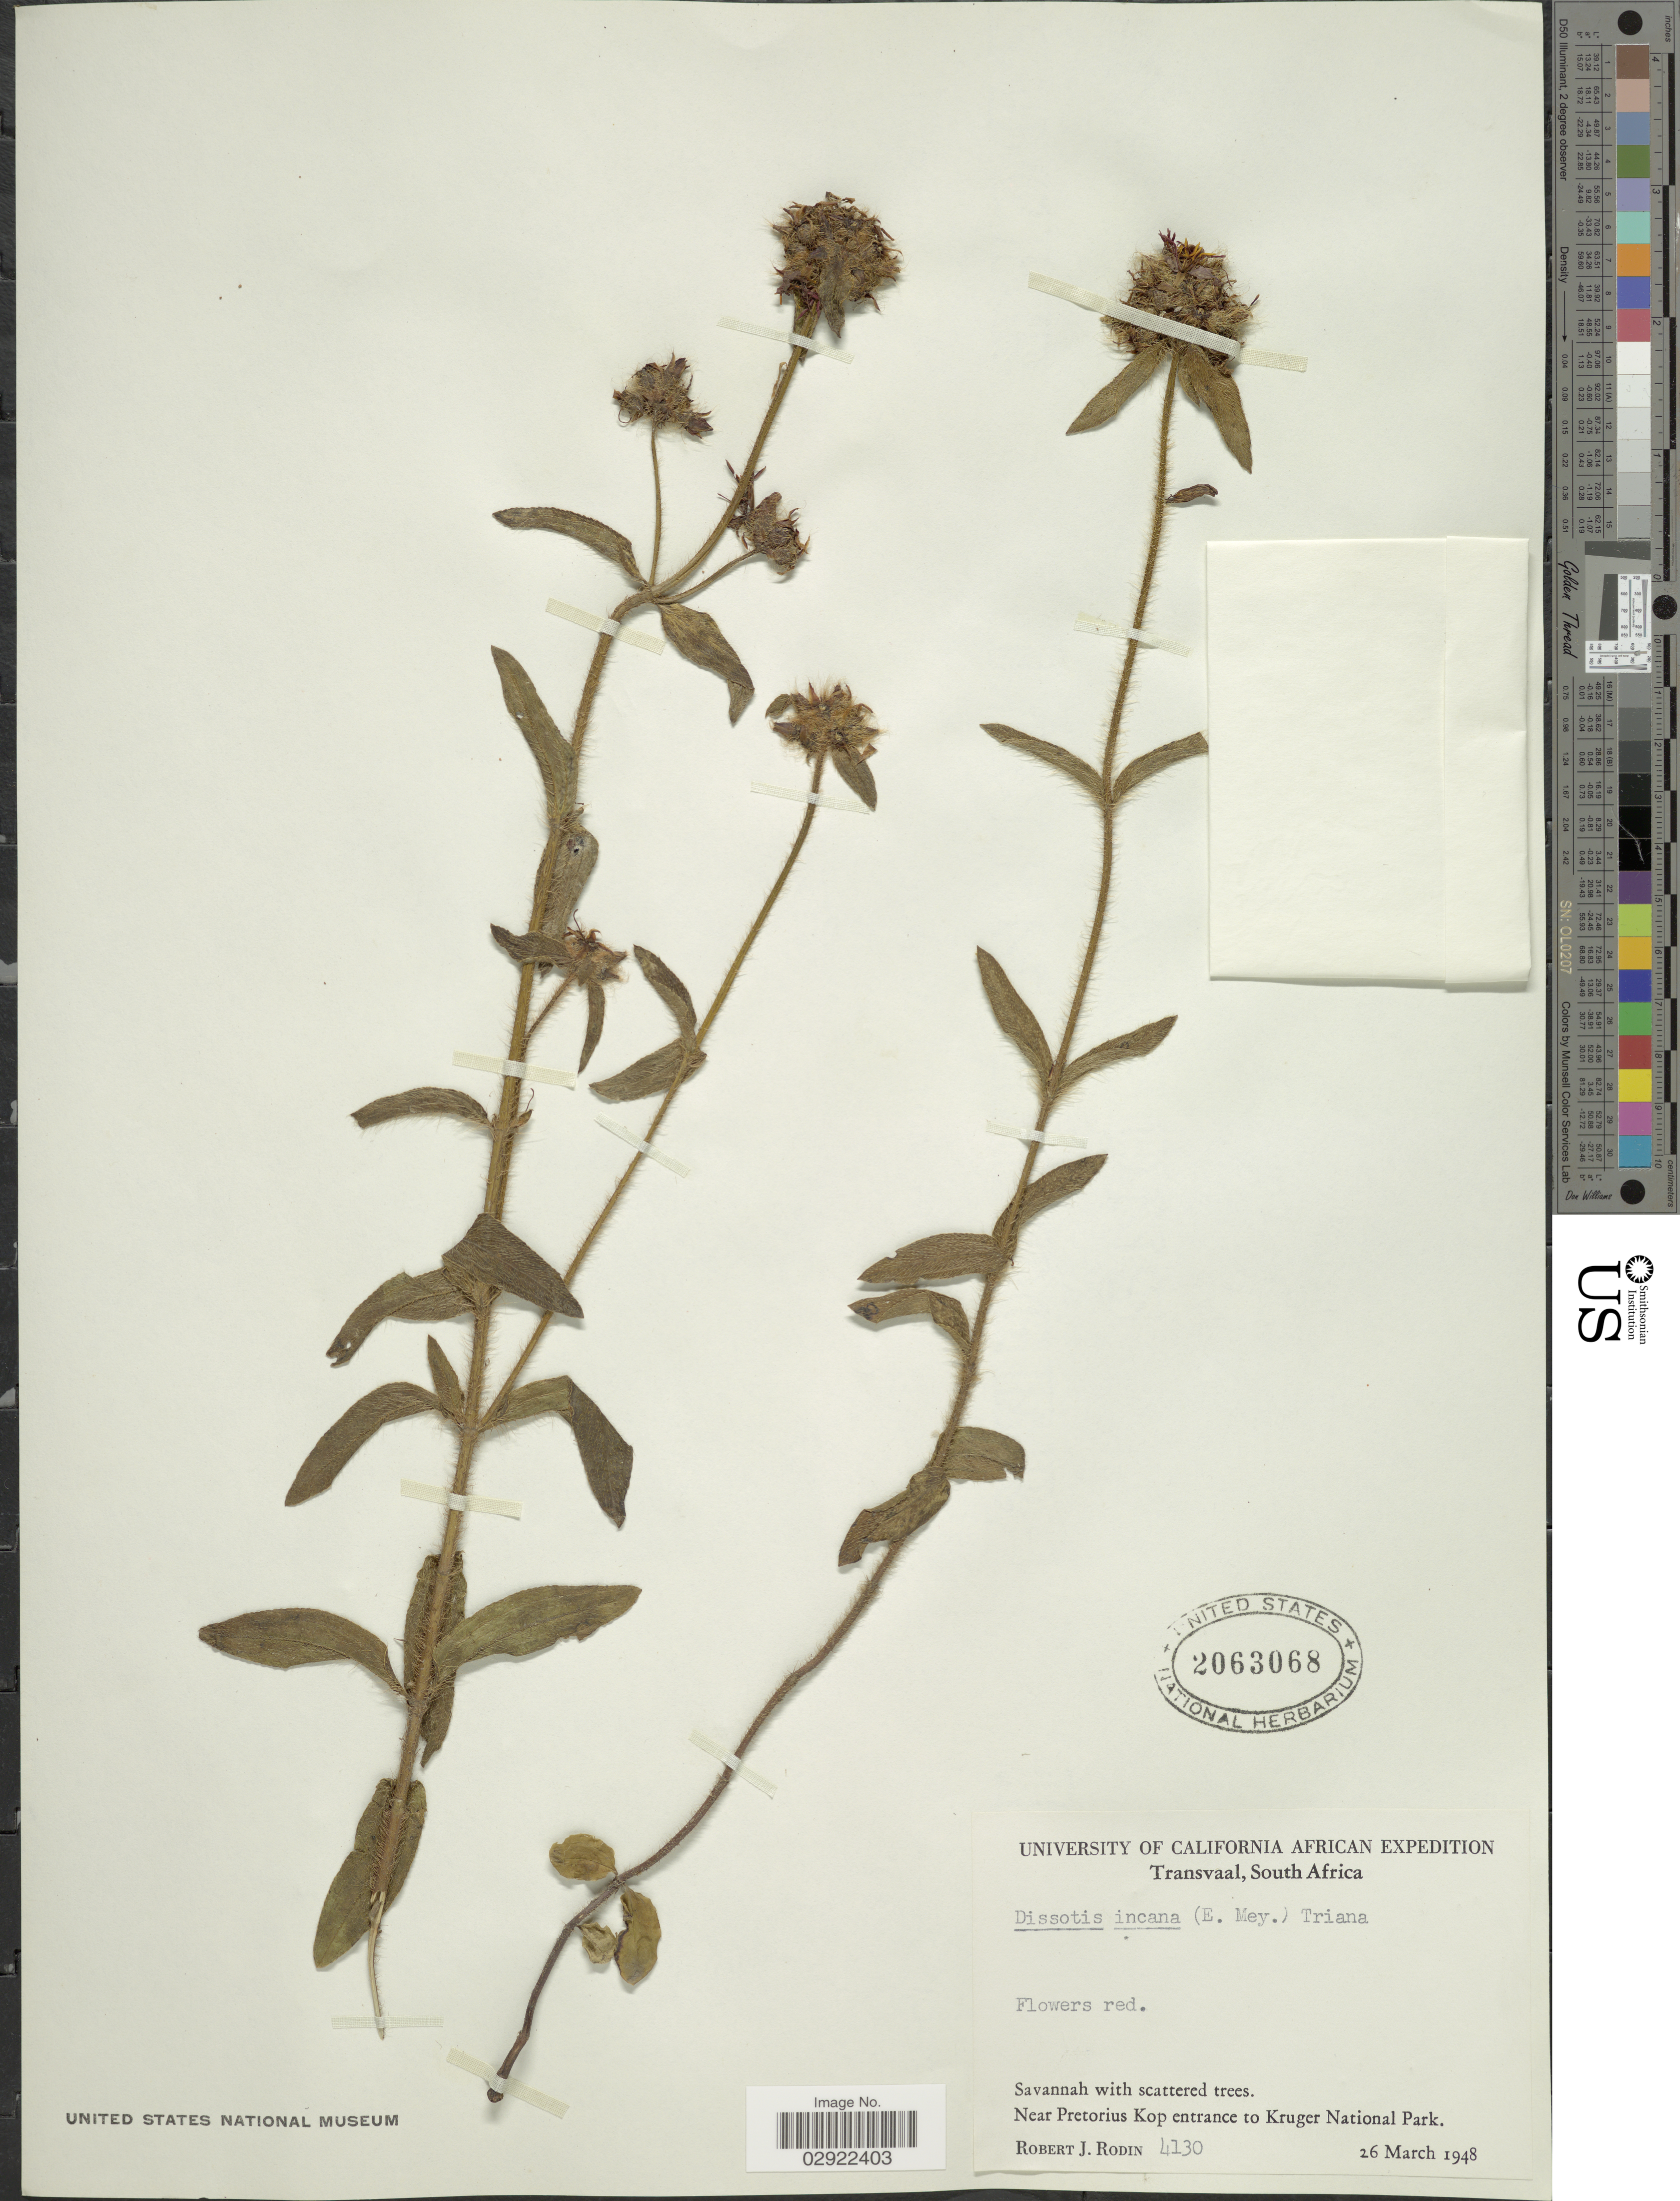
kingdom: Plantae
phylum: Tracheophyta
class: Magnoliopsida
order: Myrtales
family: Melastomataceae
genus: Argyrella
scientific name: Argyrella canescens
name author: (Graham) Harv.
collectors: R. J. Rodin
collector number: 4130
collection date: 1948-03-26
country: South Africa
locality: Transvaal. Near Pretorius Kop entrance to Kruger National Park.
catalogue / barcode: US 2063068